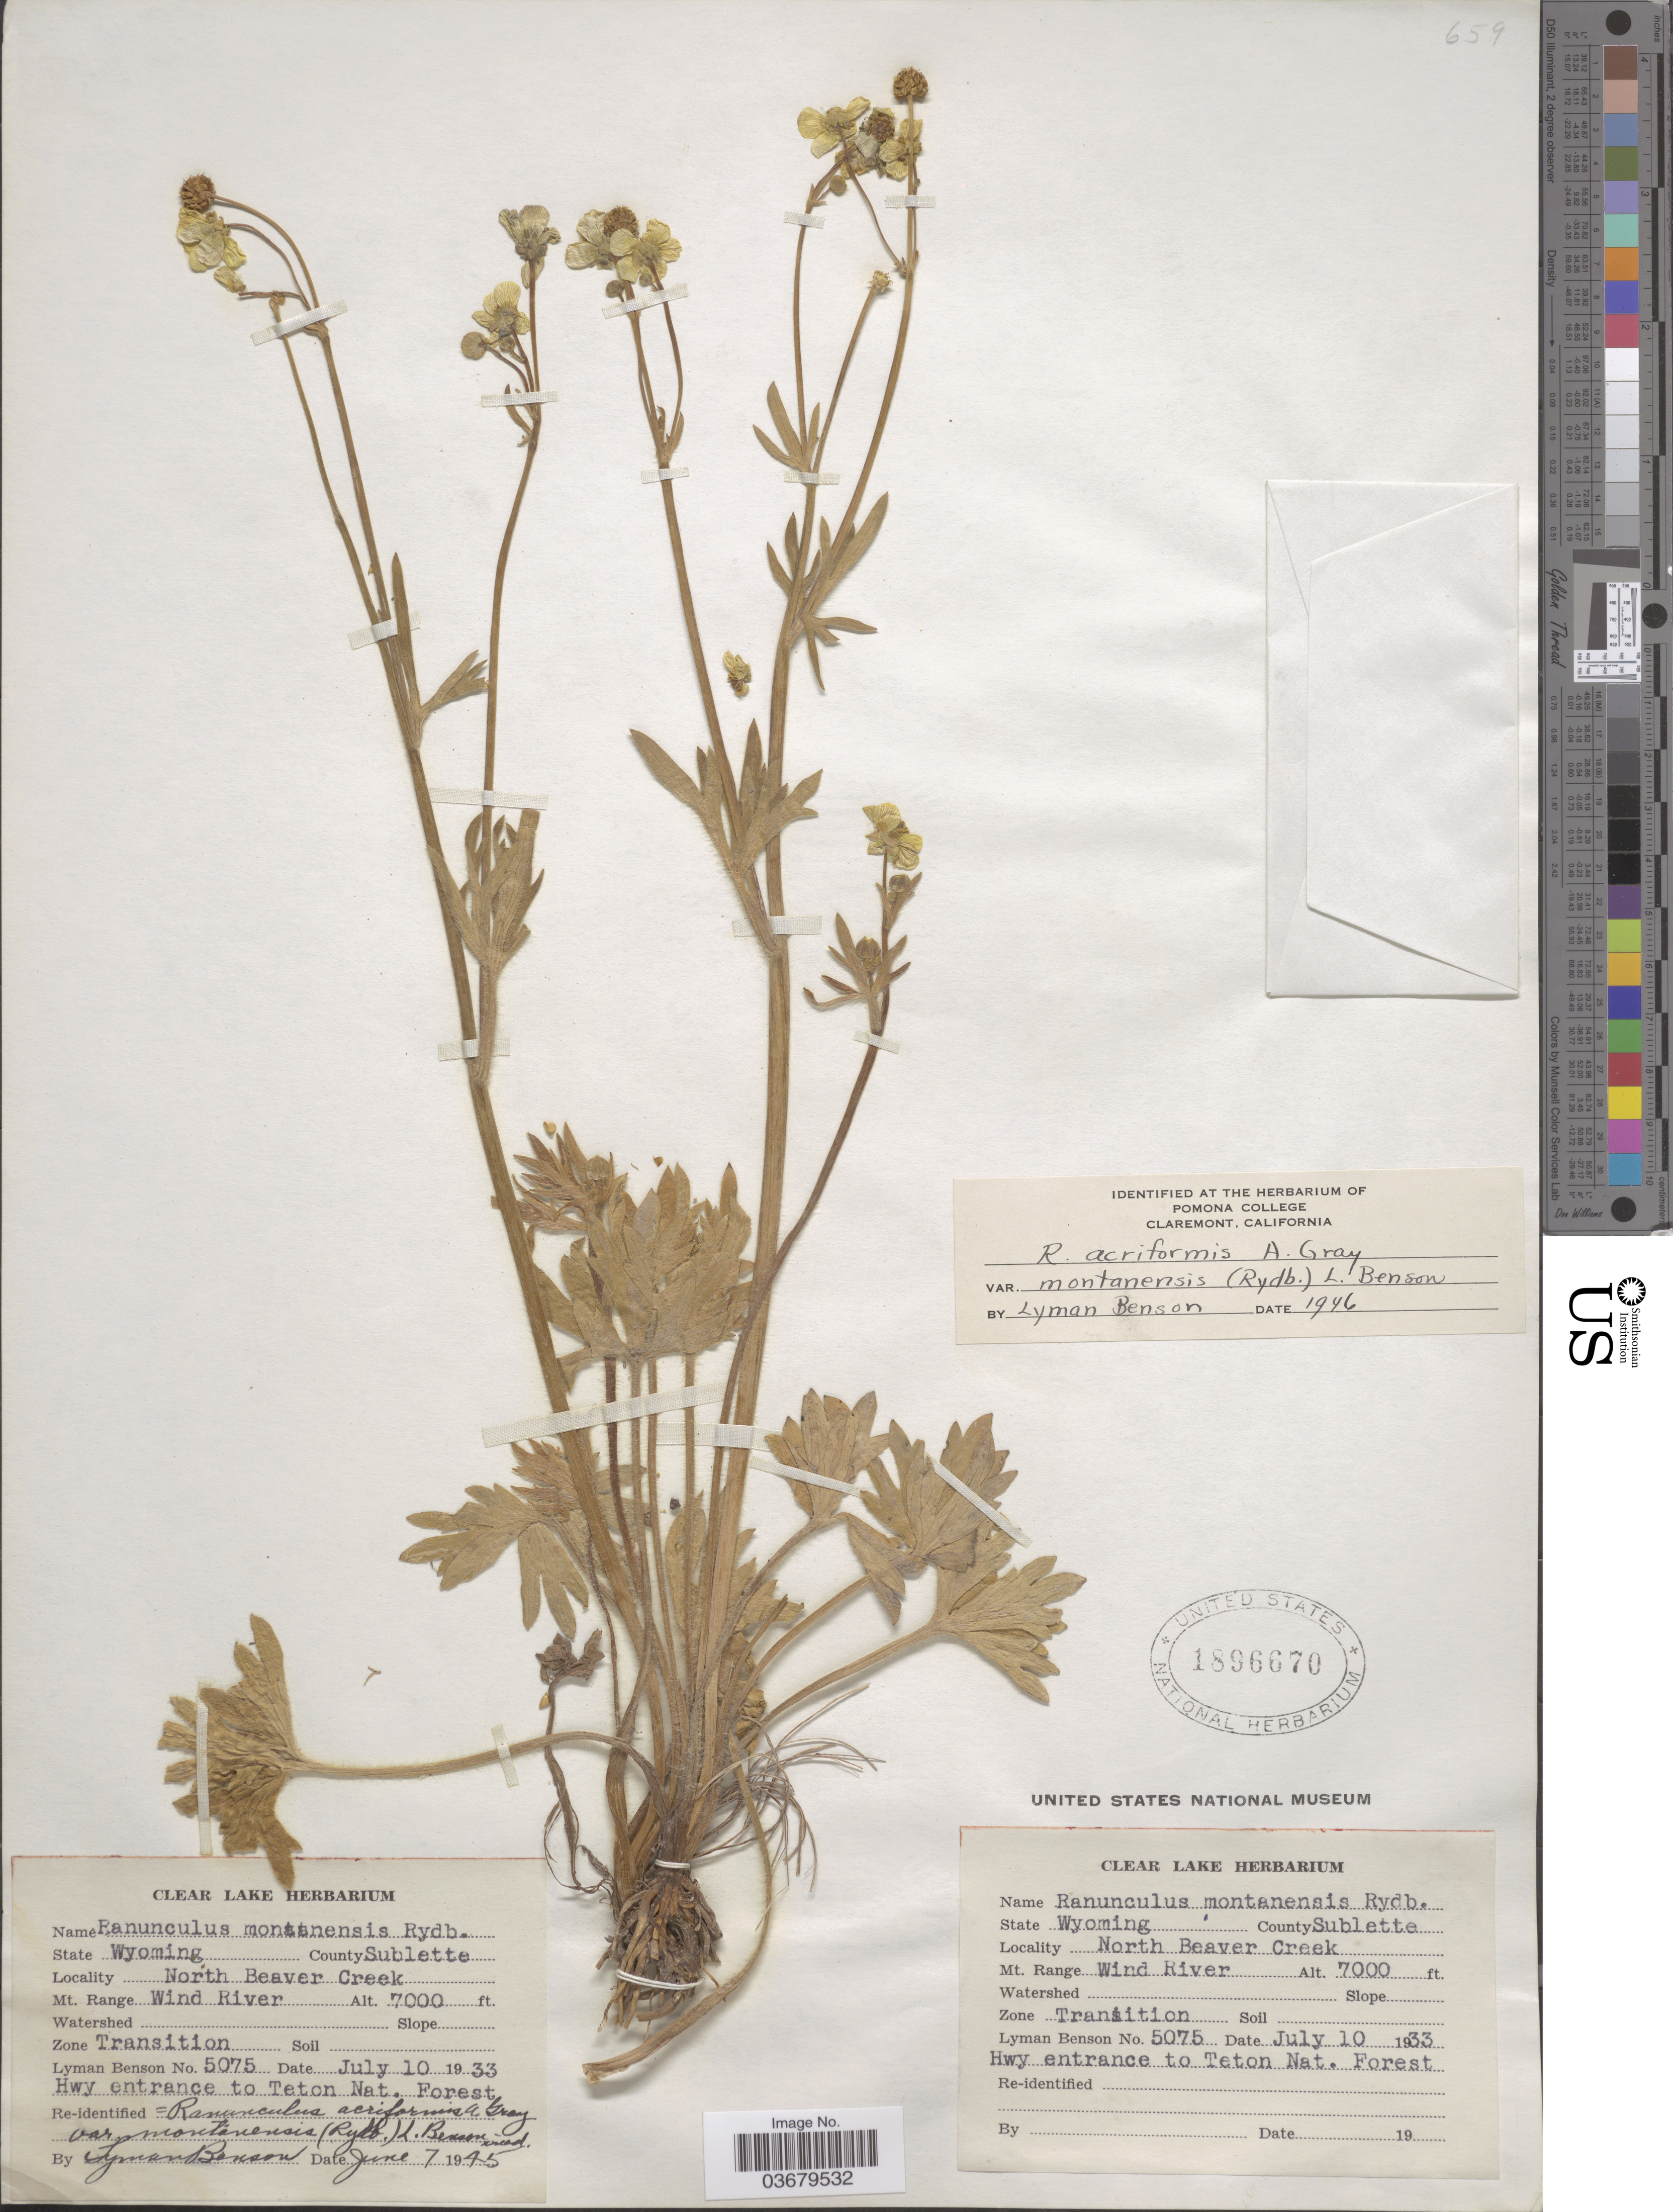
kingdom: Plantae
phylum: Tracheophyta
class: Magnoliopsida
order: Ranunculales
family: Ranunculaceae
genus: Ranunculus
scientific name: Ranunculus acriformis var. montanensis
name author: (Rydb.) L.D. Benson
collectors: L. D. Benson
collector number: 5075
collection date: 1933-07-10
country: United States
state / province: Wyoming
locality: County Sublette. North Beaver Creek. Mt. Range Wind River. Zone Transition. Hwy entrance to Teton Nat. Forest.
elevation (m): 2134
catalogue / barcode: US 1896670